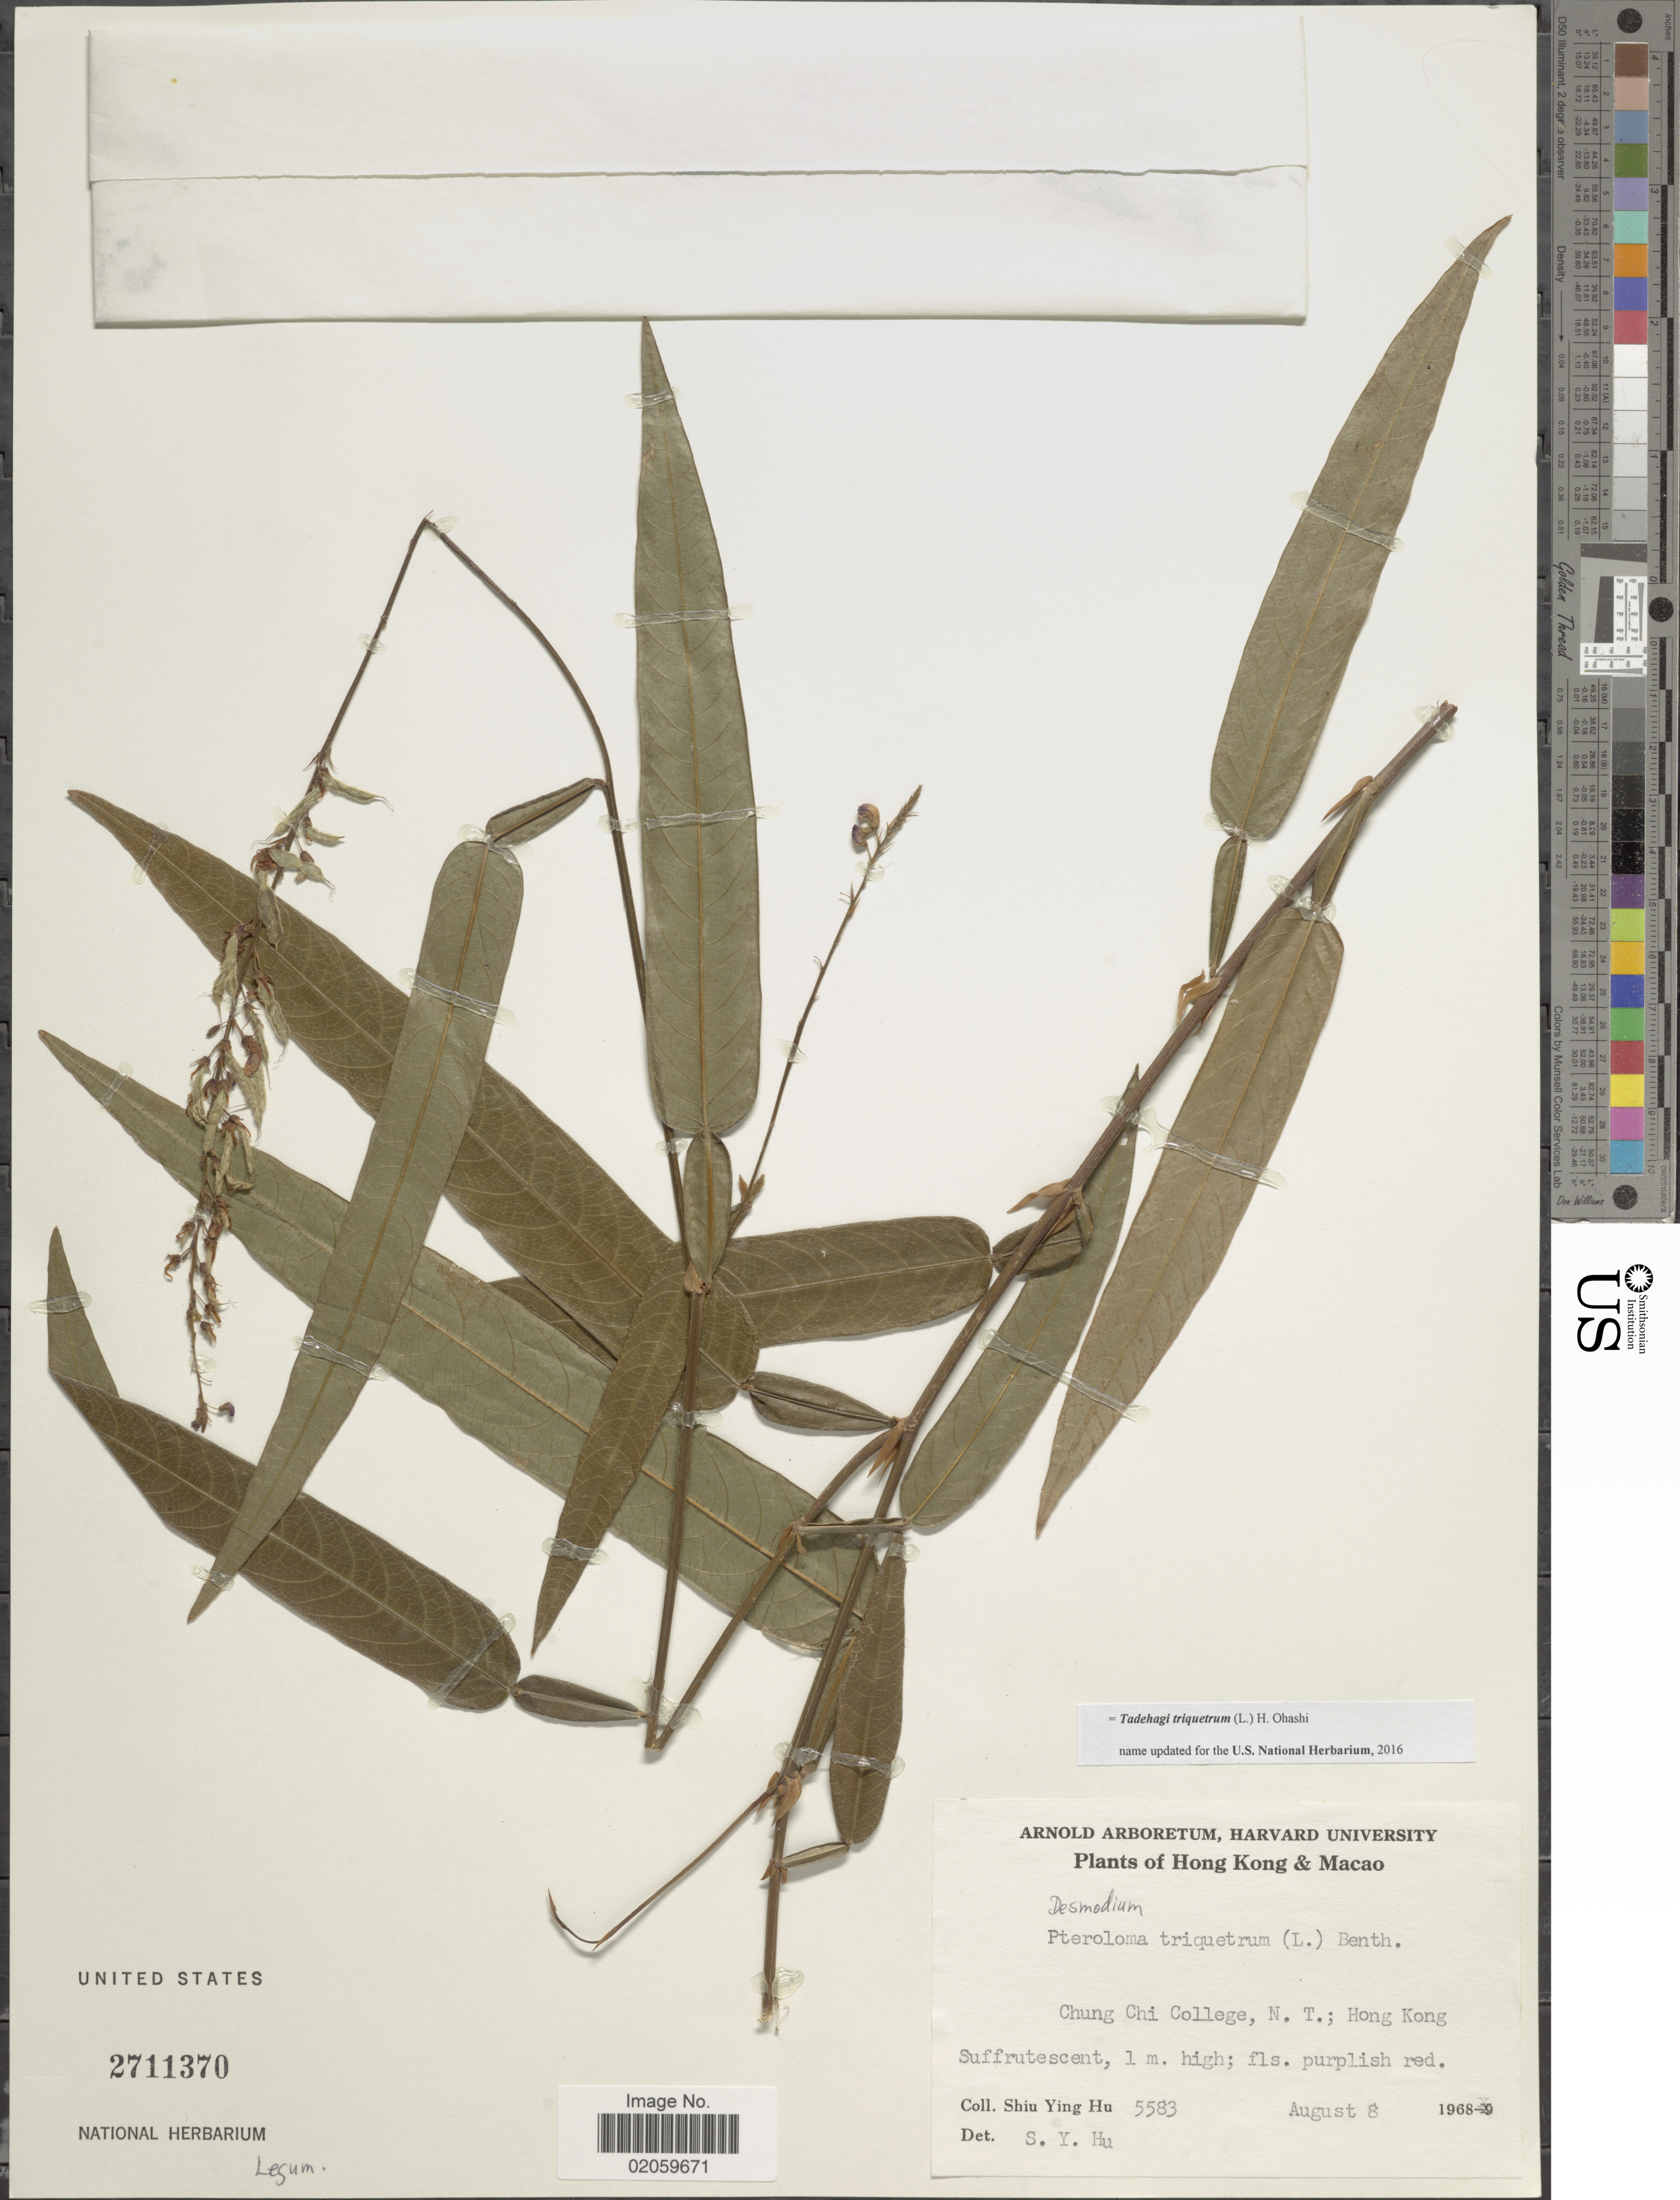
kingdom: Plantae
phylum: Tracheophyta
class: Magnoliopsida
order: Fabales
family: Fabaceae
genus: Tadehagi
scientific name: Tadehagi triquetrum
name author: (L.) H. Ohashi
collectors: S. Y. Hu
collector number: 5583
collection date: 1968-08-08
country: China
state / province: Hong Kong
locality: Hong Kong & Macao, Chung Chi College, N. T.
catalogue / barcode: US 2711370